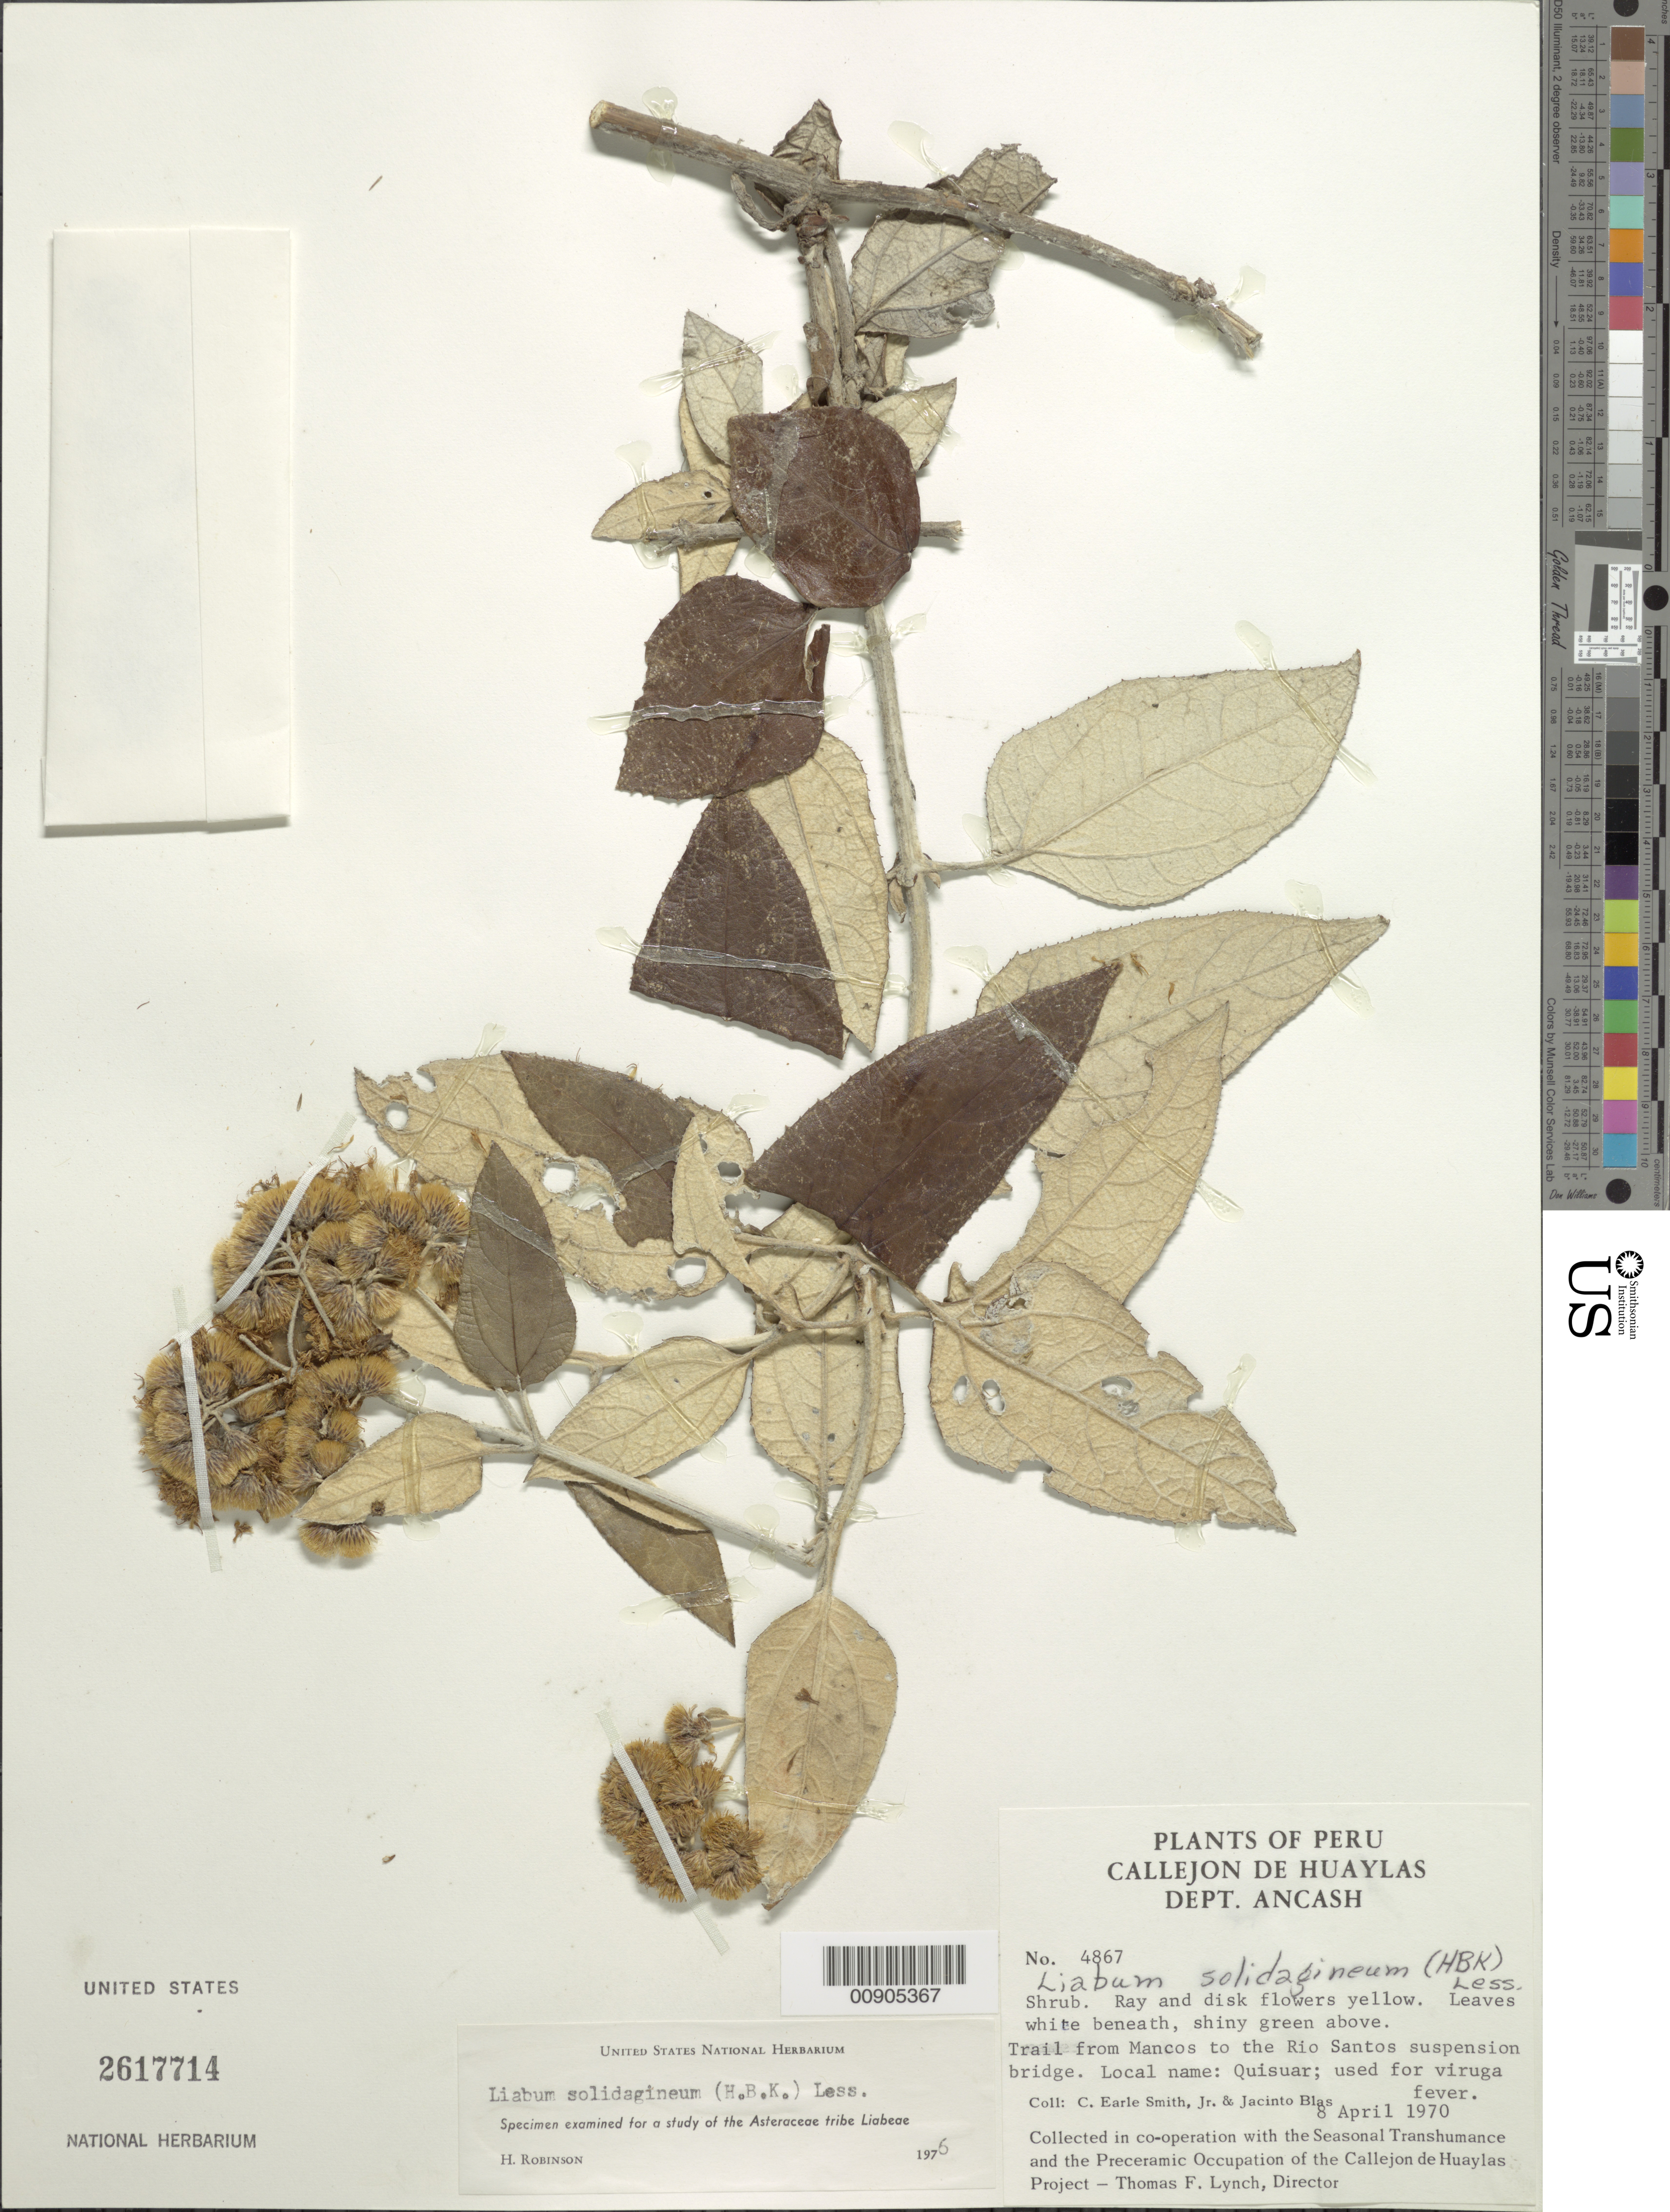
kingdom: Plantae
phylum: Tracheophyta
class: Magnoliopsida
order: Asterales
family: Asteraceae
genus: Liabum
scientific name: Liabum solidagineum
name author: (Kunth) Less.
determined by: Robinson, Harold E., (US)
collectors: C. E. Smith Jr.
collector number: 4867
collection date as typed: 8 April 1970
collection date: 1970-04-08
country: Peru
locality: Dpto. Ancash, trail from Mancos to Río Santos suspension bridge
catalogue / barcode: US 2617714